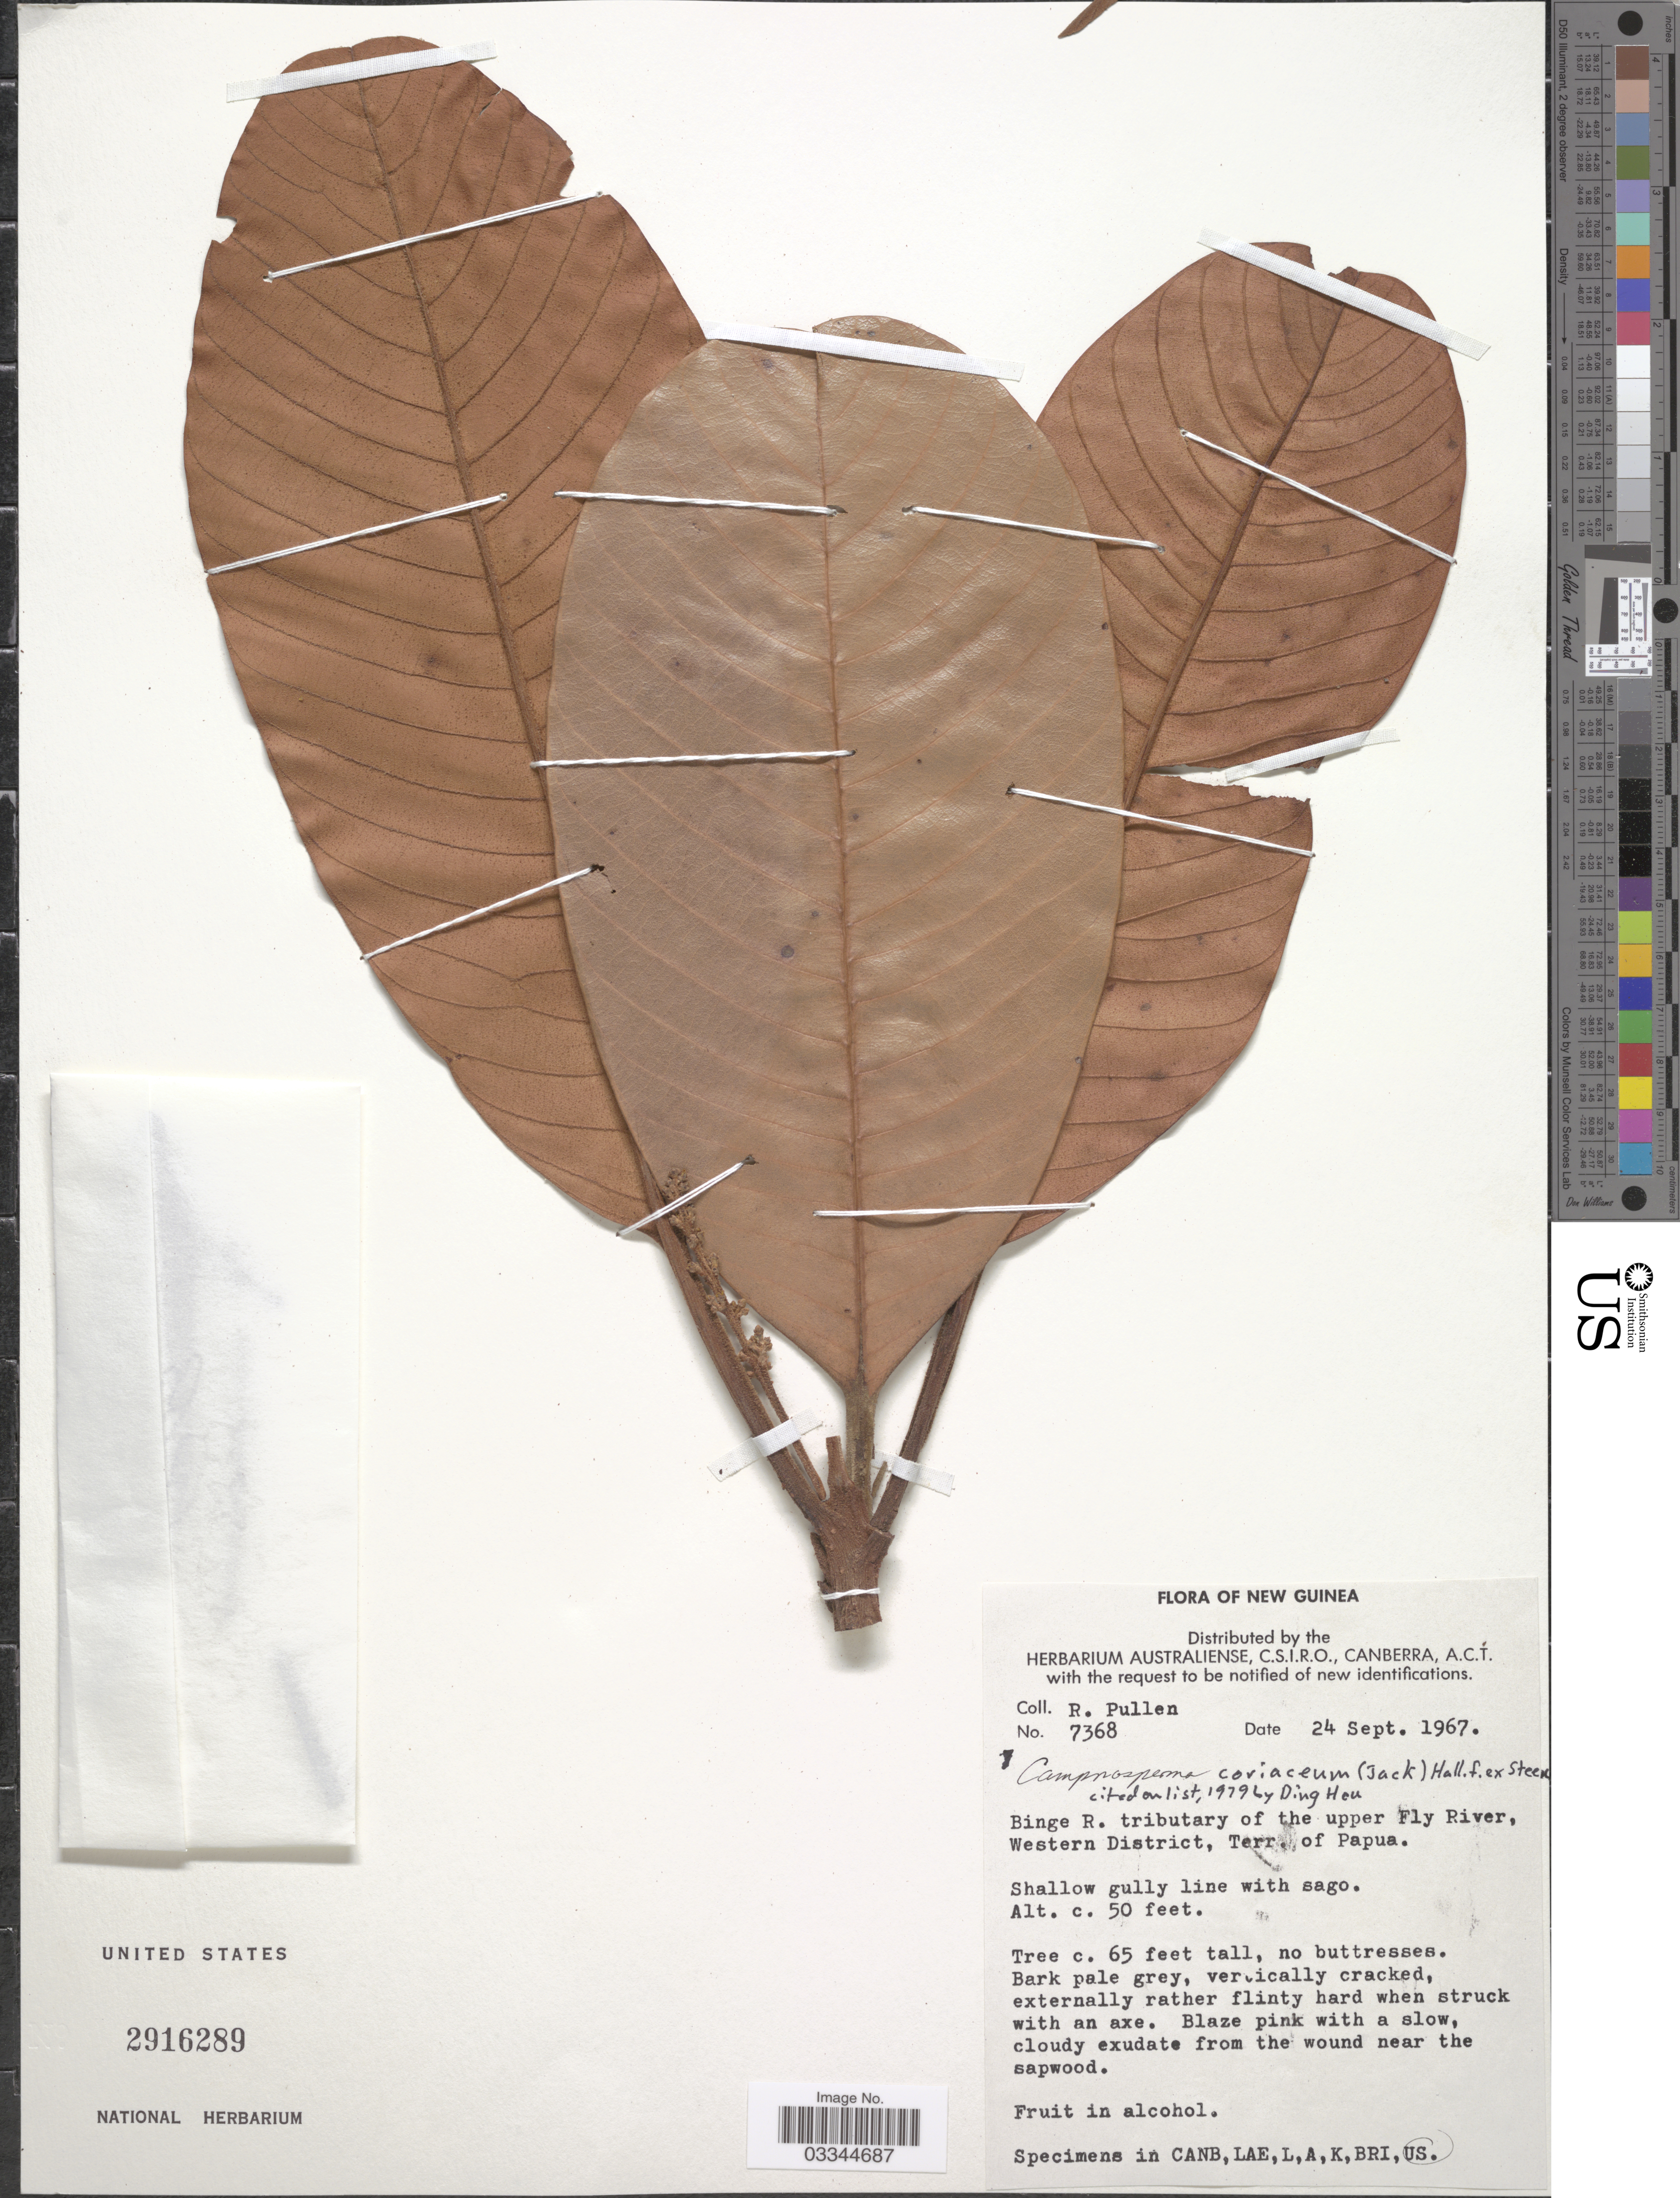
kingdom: Plantae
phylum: Tracheophyta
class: Magnoliopsida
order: Sapindales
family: Anacardiaceae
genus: Campnosperma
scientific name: Campnosperma coriaceum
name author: (Jack) Hallier f.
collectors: R. Pullen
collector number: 7368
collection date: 1967-09-24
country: Papua New Guinea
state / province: Manus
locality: New Guinea, Binge R. tributary of the upper Fly River, Western District, Terr. of Papua.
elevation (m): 15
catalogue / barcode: US 2916289